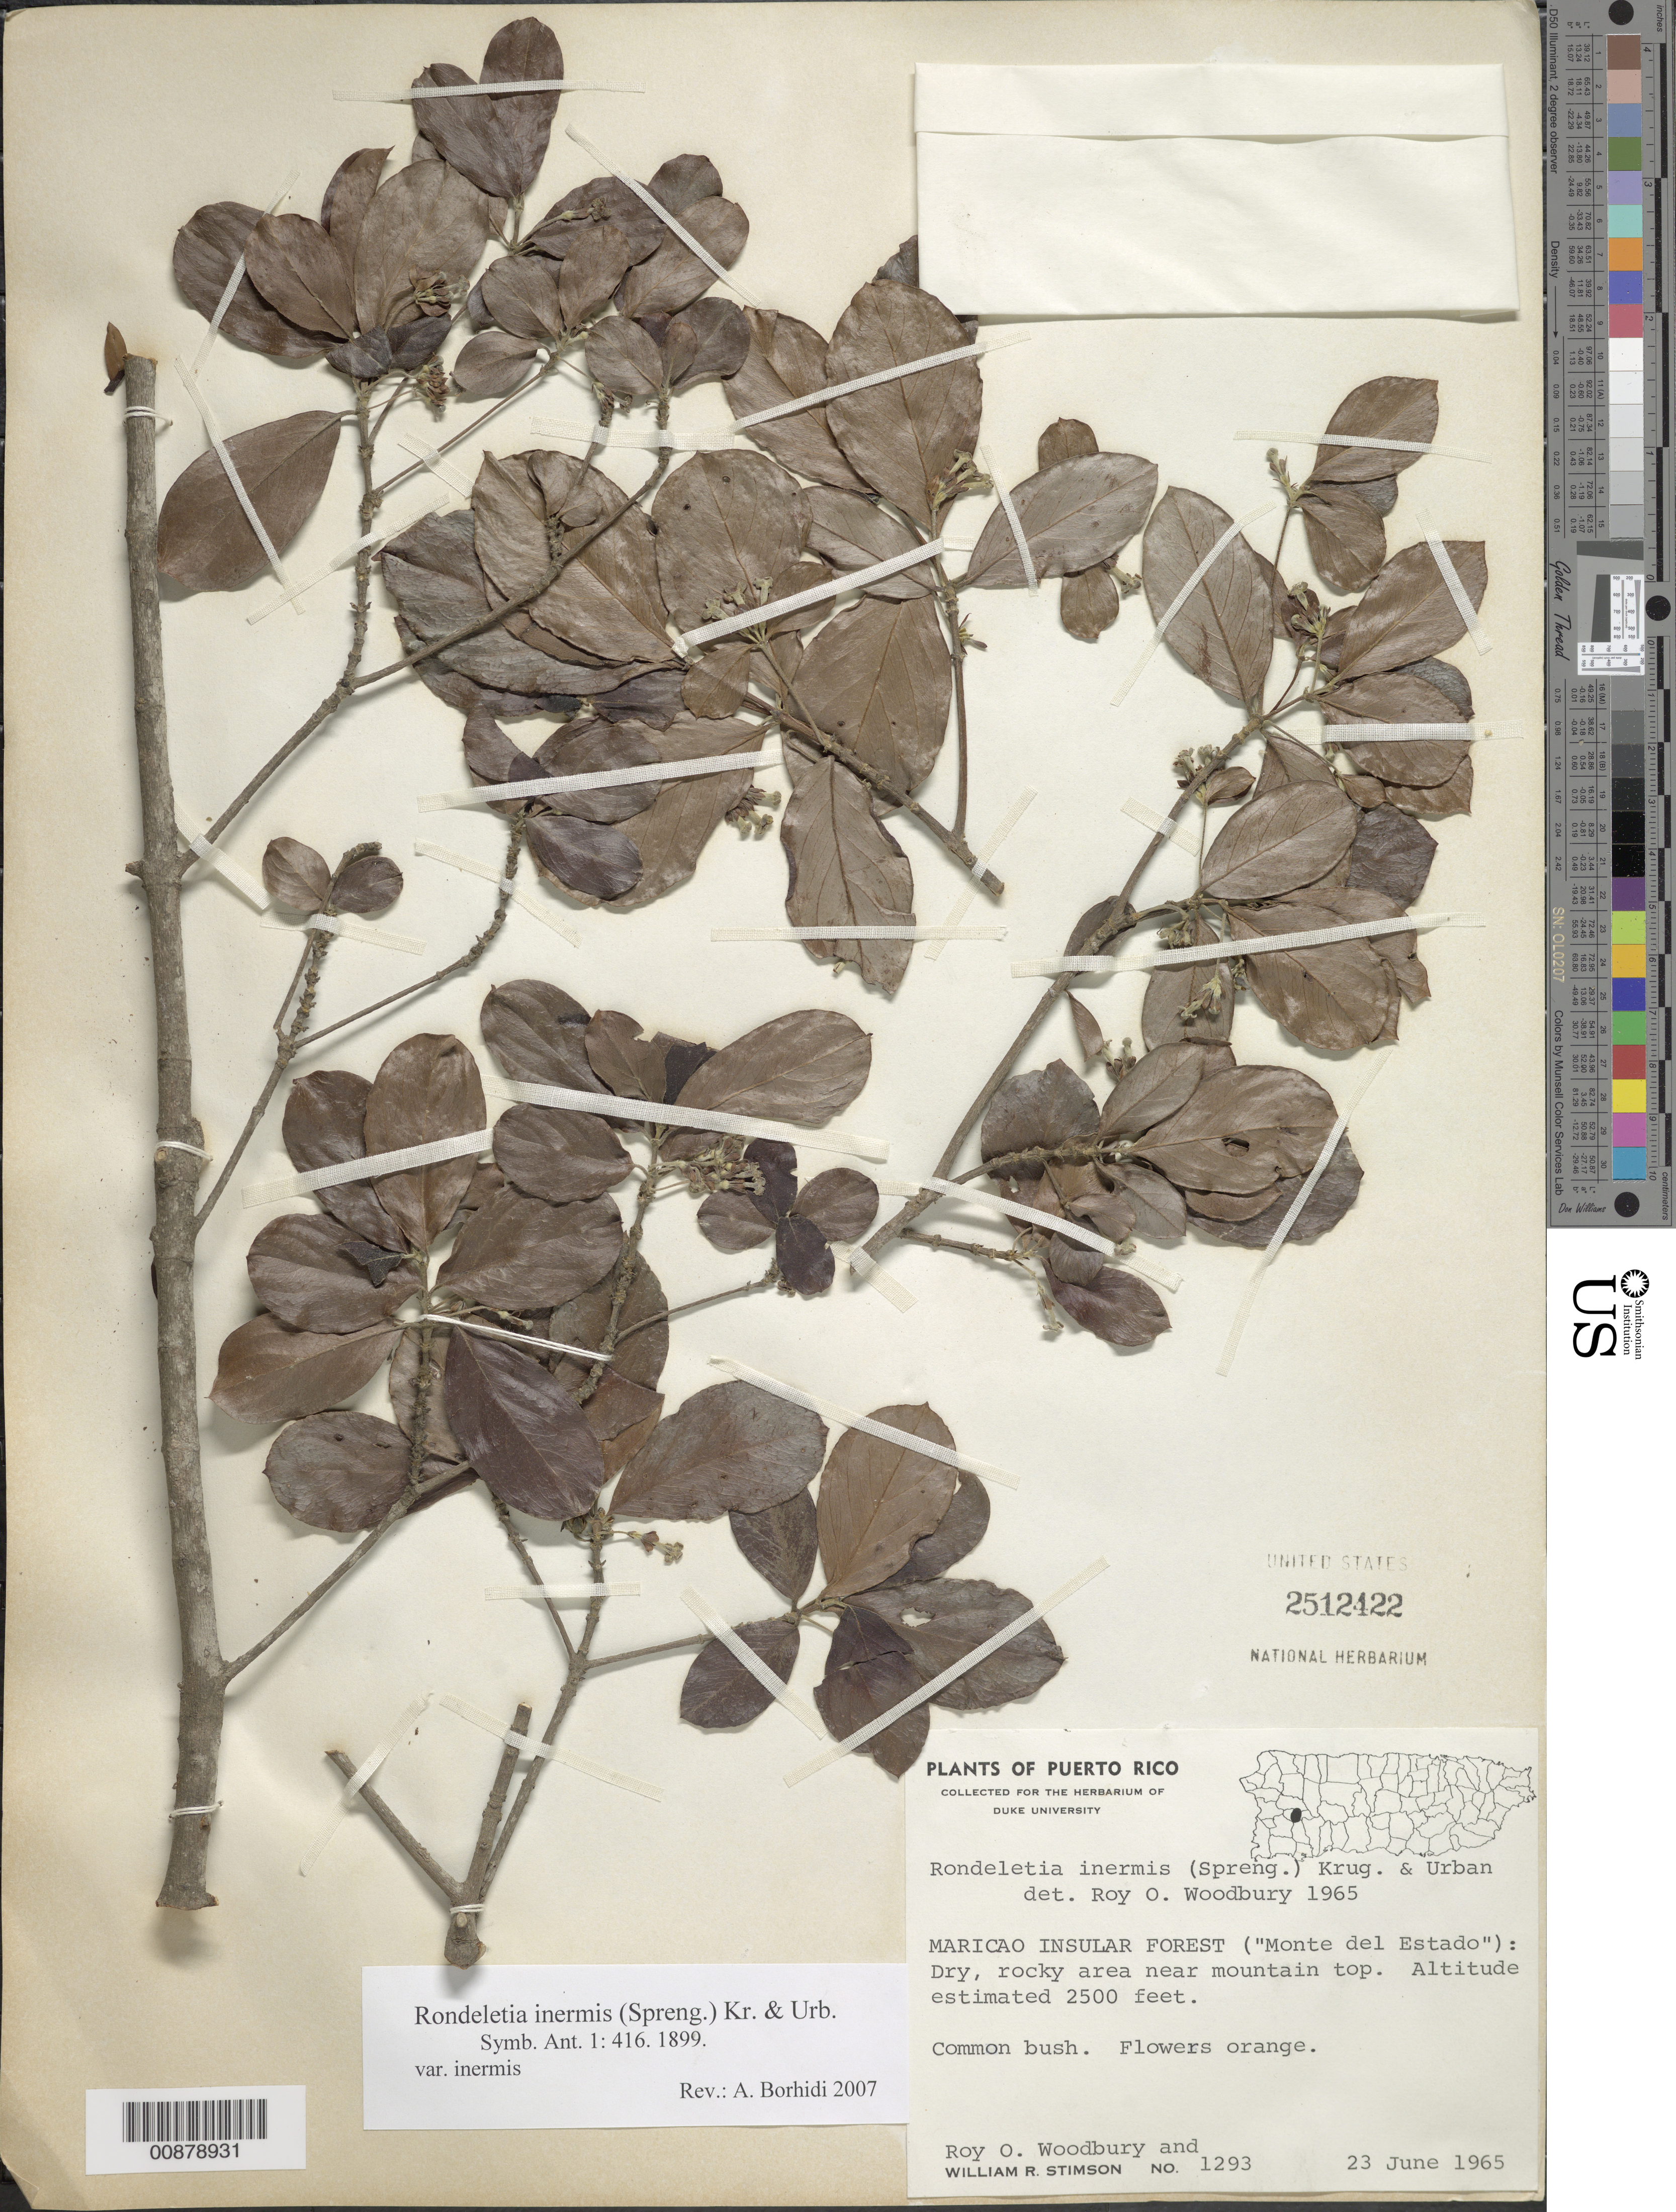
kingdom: Plantae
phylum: Tracheophyta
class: Magnoliopsida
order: Gentianales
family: Rubiaceae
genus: Rondeletia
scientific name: Rondeletia inermis var. inermis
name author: (Spreng.) Krug & Urb.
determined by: Borhidi, Attila L.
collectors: R. O. Woodbury & W. R. Stimson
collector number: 1293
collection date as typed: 23 Jun 1965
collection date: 1965-06-23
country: Puerto Rico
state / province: Maricao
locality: Maricao Insular Forest ("Monte del Estado").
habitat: Dry, rocky area near mountain top.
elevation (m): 762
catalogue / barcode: US 2512422